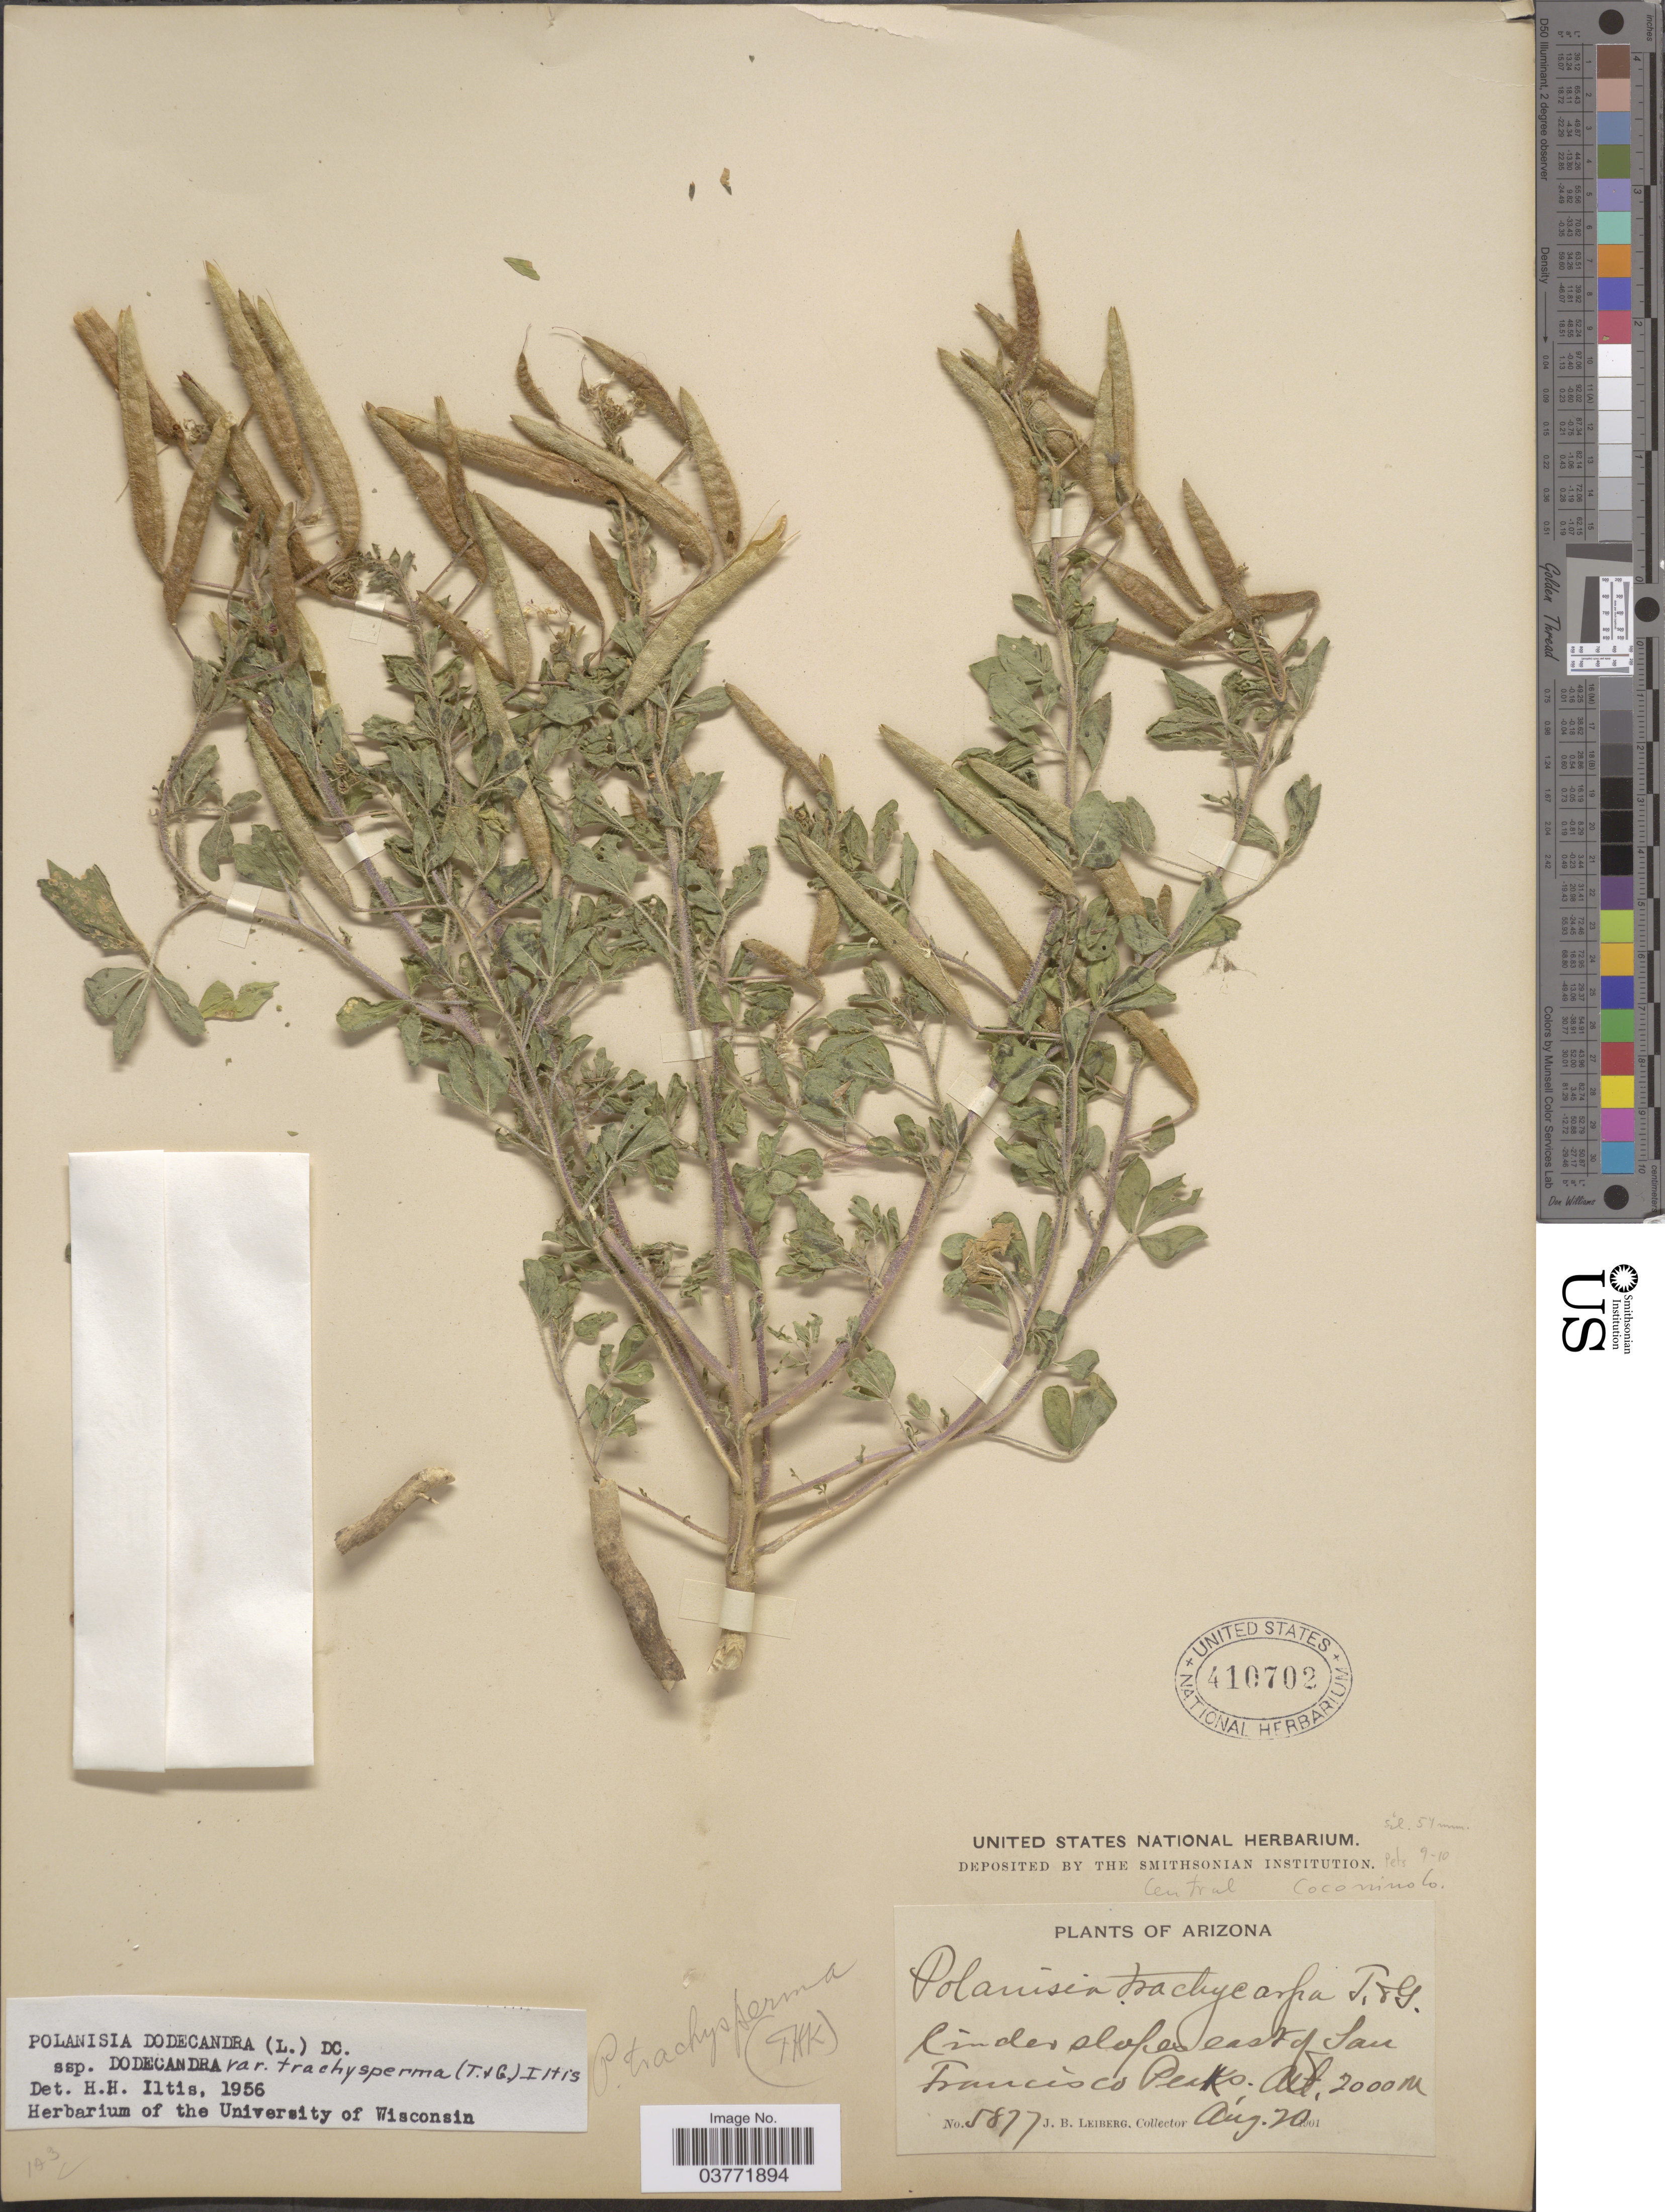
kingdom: Plantae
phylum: Tracheophyta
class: Magnoliopsida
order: Brassicales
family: Cleomaceae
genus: Polanisia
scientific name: Polanisia trachysperma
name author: Torr. & A. Gray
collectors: J. B. Leiberg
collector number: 5877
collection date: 1901-08-20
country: United States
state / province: Arizona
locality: Cinder slopes east of San Francisco Peaks. Central Coconino Co.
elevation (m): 2000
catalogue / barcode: US 410702